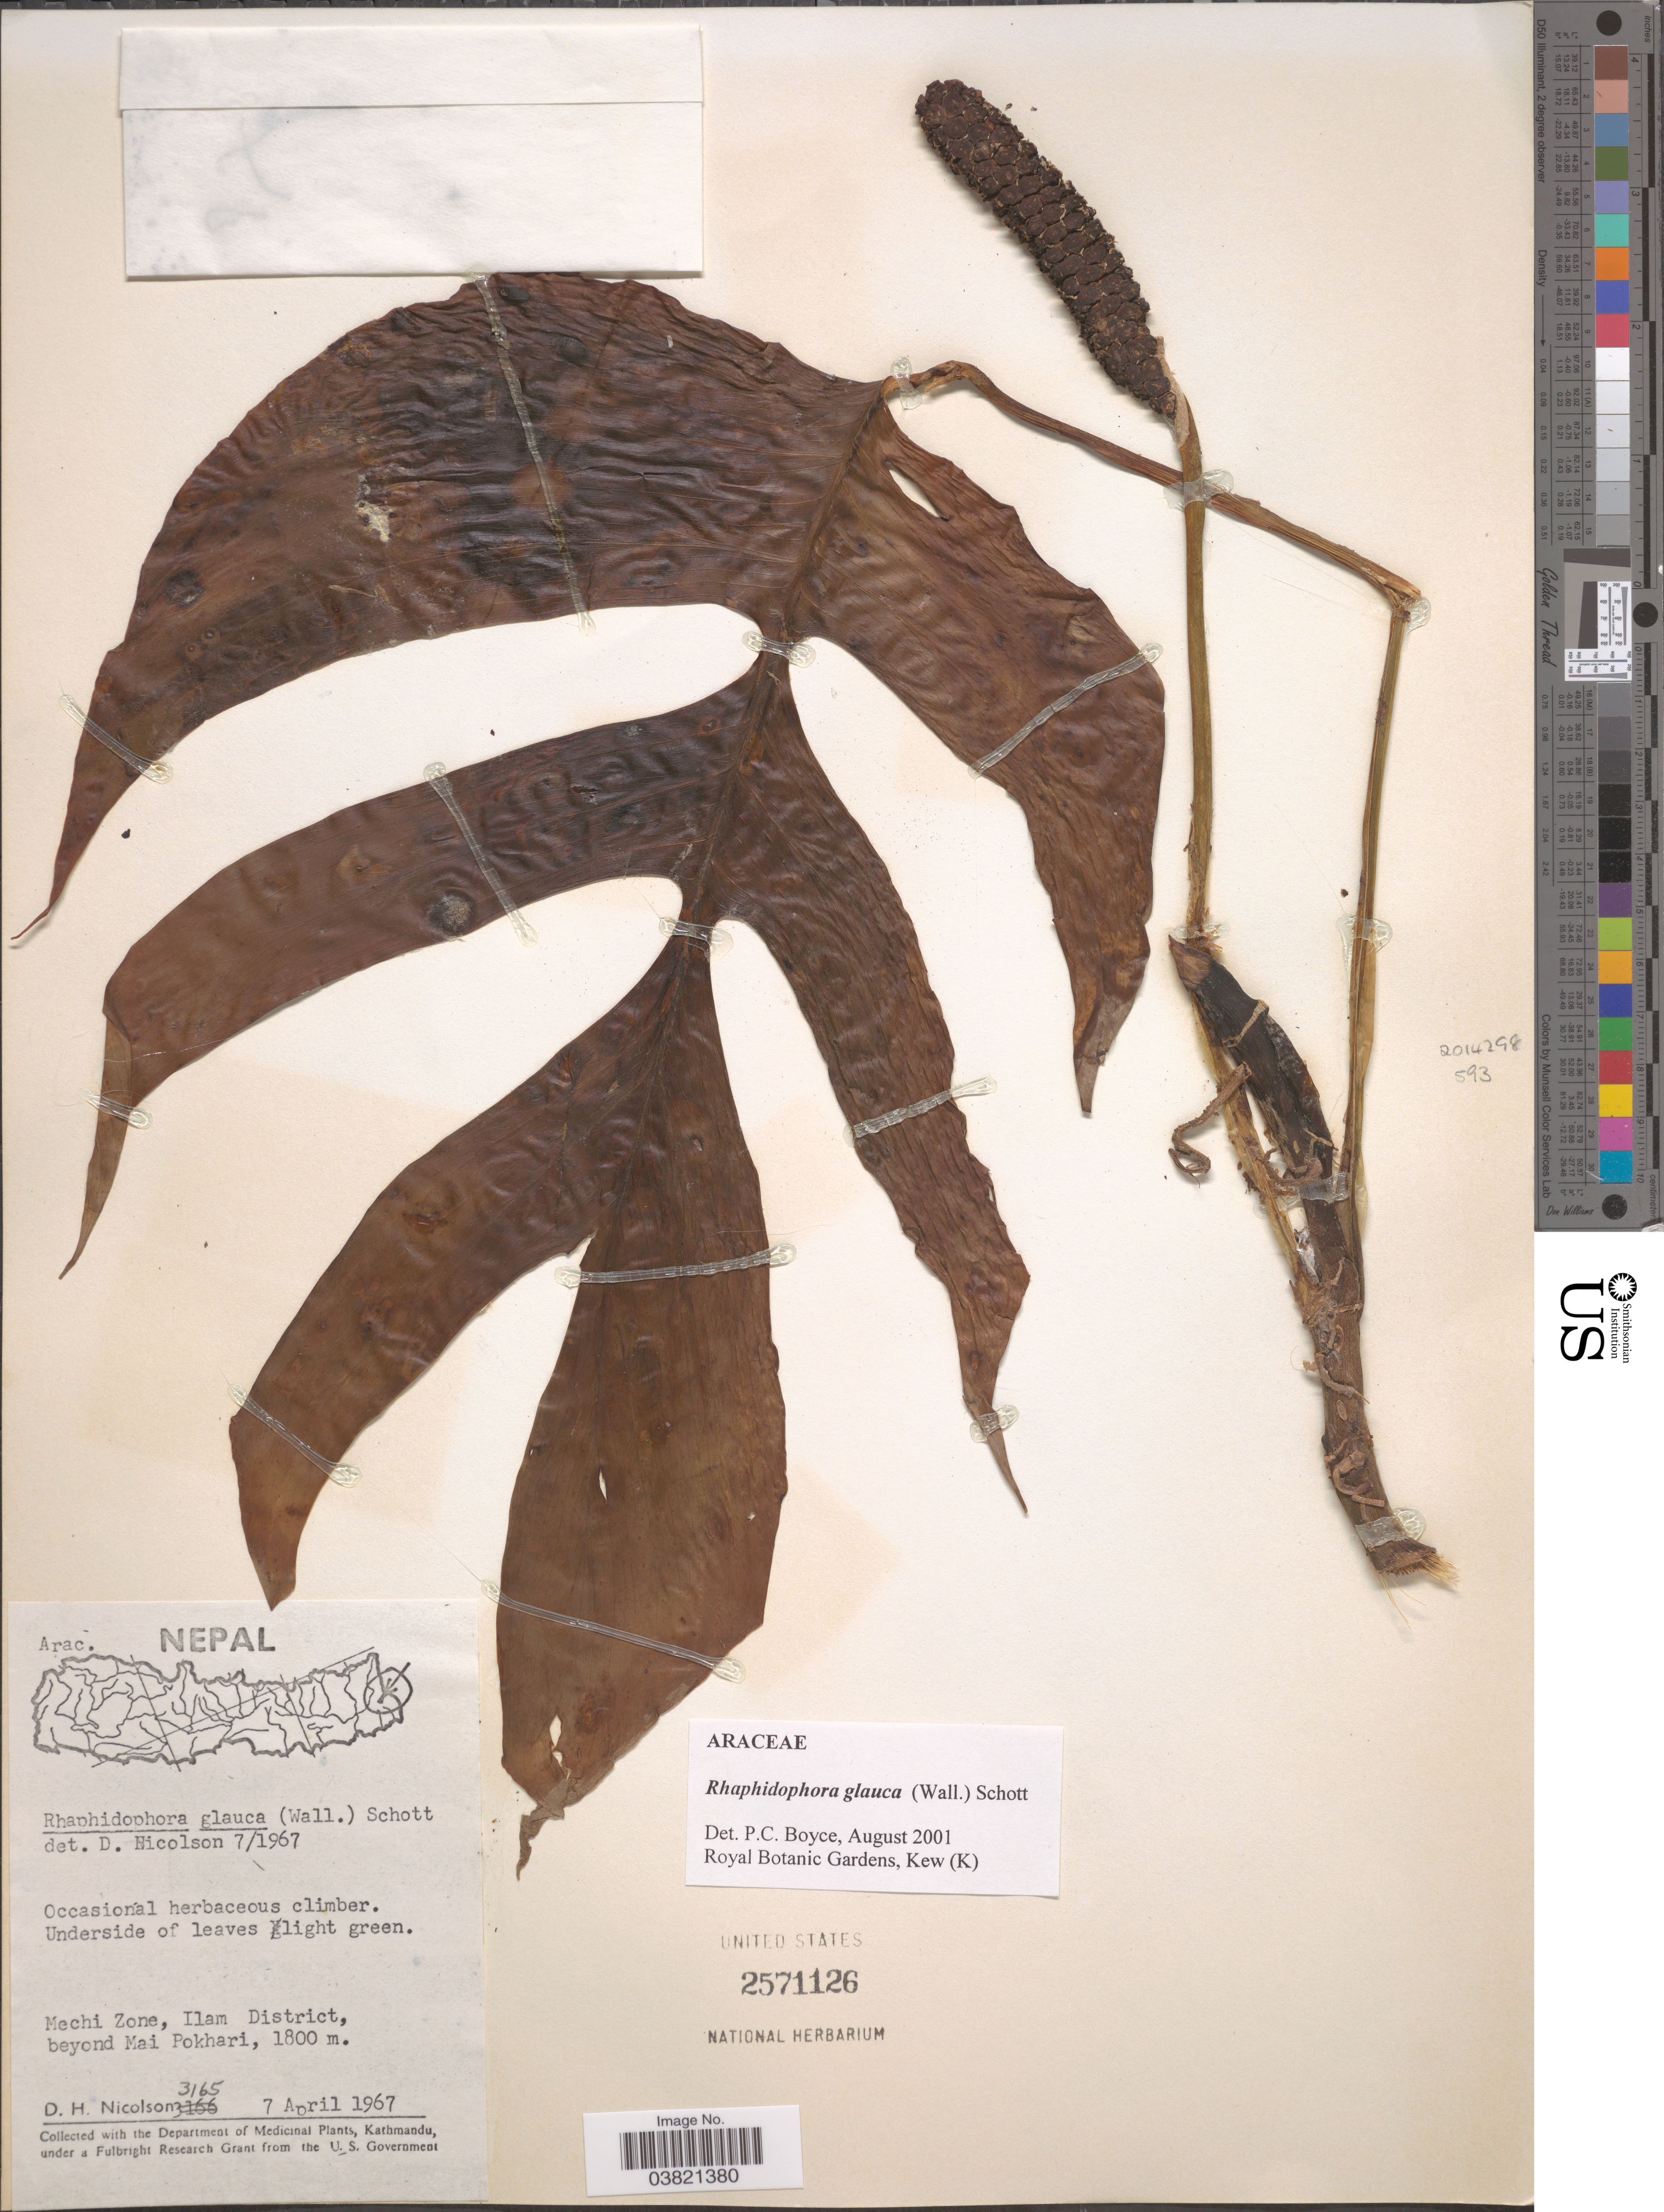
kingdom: Plantae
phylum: Tracheophyta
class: Liliopsida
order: Alismatales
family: Araceae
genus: Rhaphidophora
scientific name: Rhaphidophora glauca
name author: (Wall.) Schott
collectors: D. H. Nicolson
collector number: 3165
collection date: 1967-04-07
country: Nepal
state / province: Mechi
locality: Mechi Zone, Ilam District, beyond Mai Pokhari.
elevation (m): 1800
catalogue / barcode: US 2571126